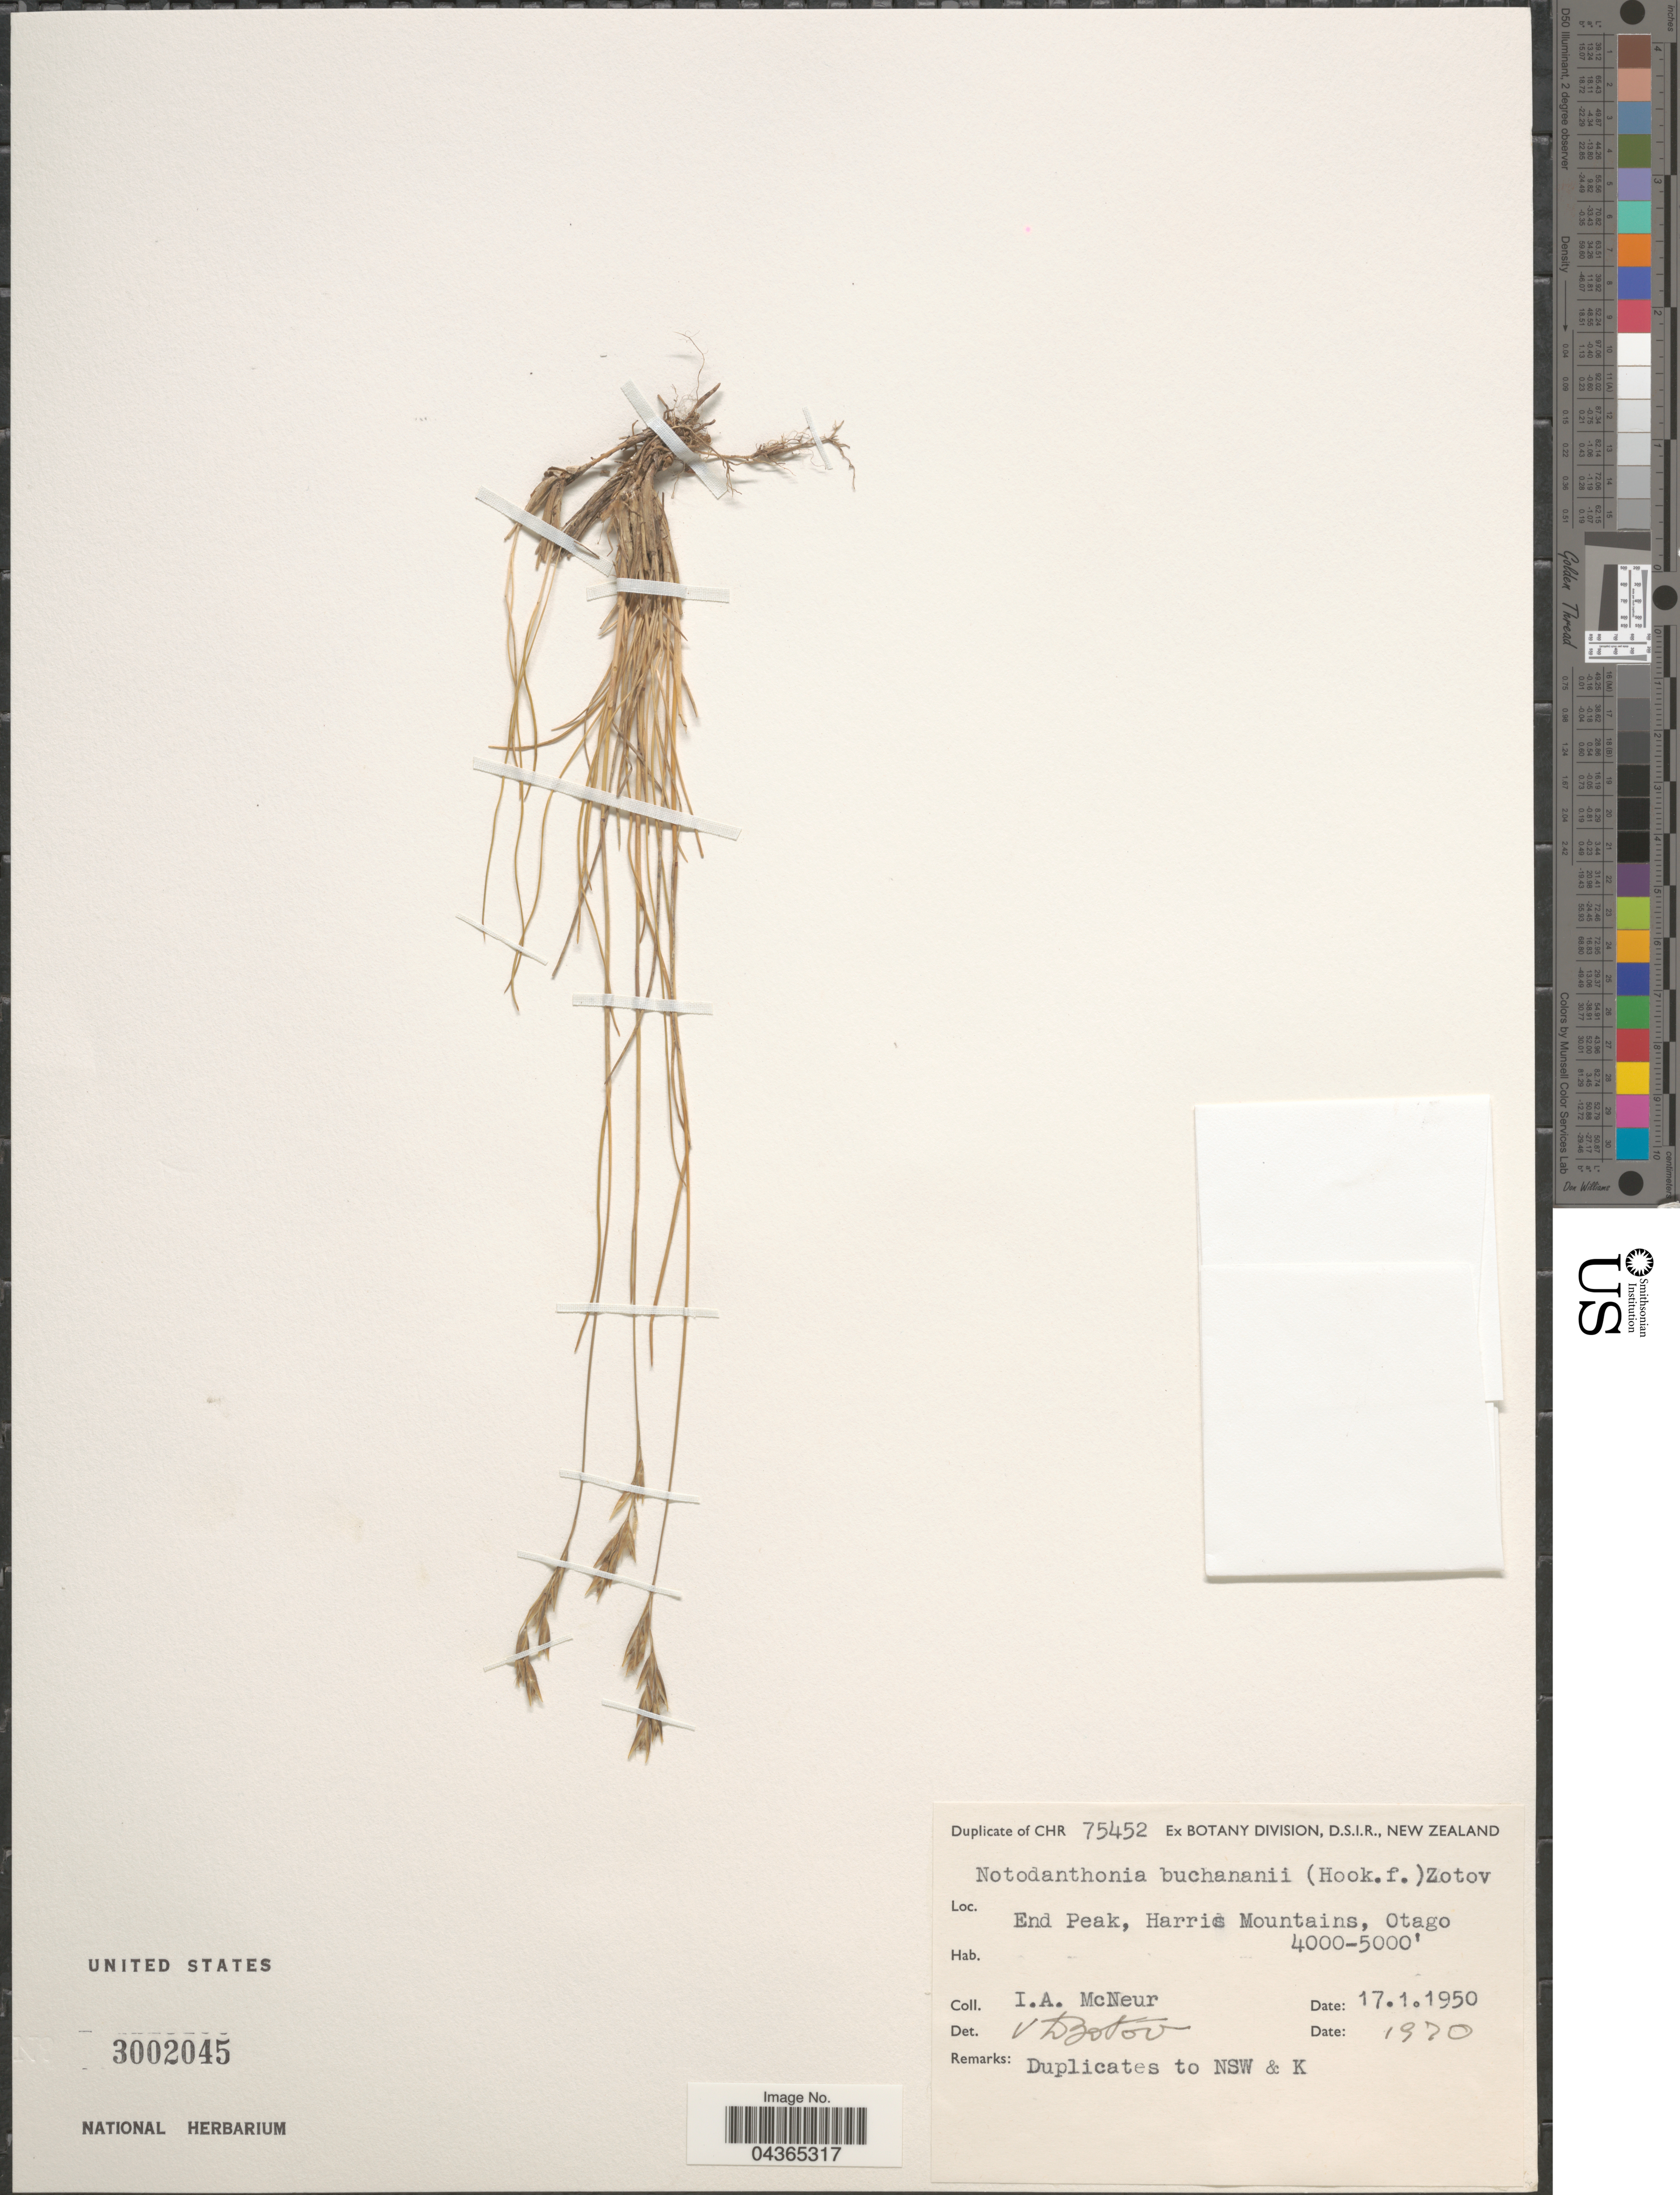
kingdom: Plantae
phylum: Tracheophyta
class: Liliopsida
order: Poales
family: Poaceae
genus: Rytidosperma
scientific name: Rytidosperma buchananii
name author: (Hook. f.) Connor & Edgar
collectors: I. McNeur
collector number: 75452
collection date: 1950-01-17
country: New Zealand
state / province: Otago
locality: End Peak, Harris Mountains, Otago.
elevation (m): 1219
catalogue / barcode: US 3002045